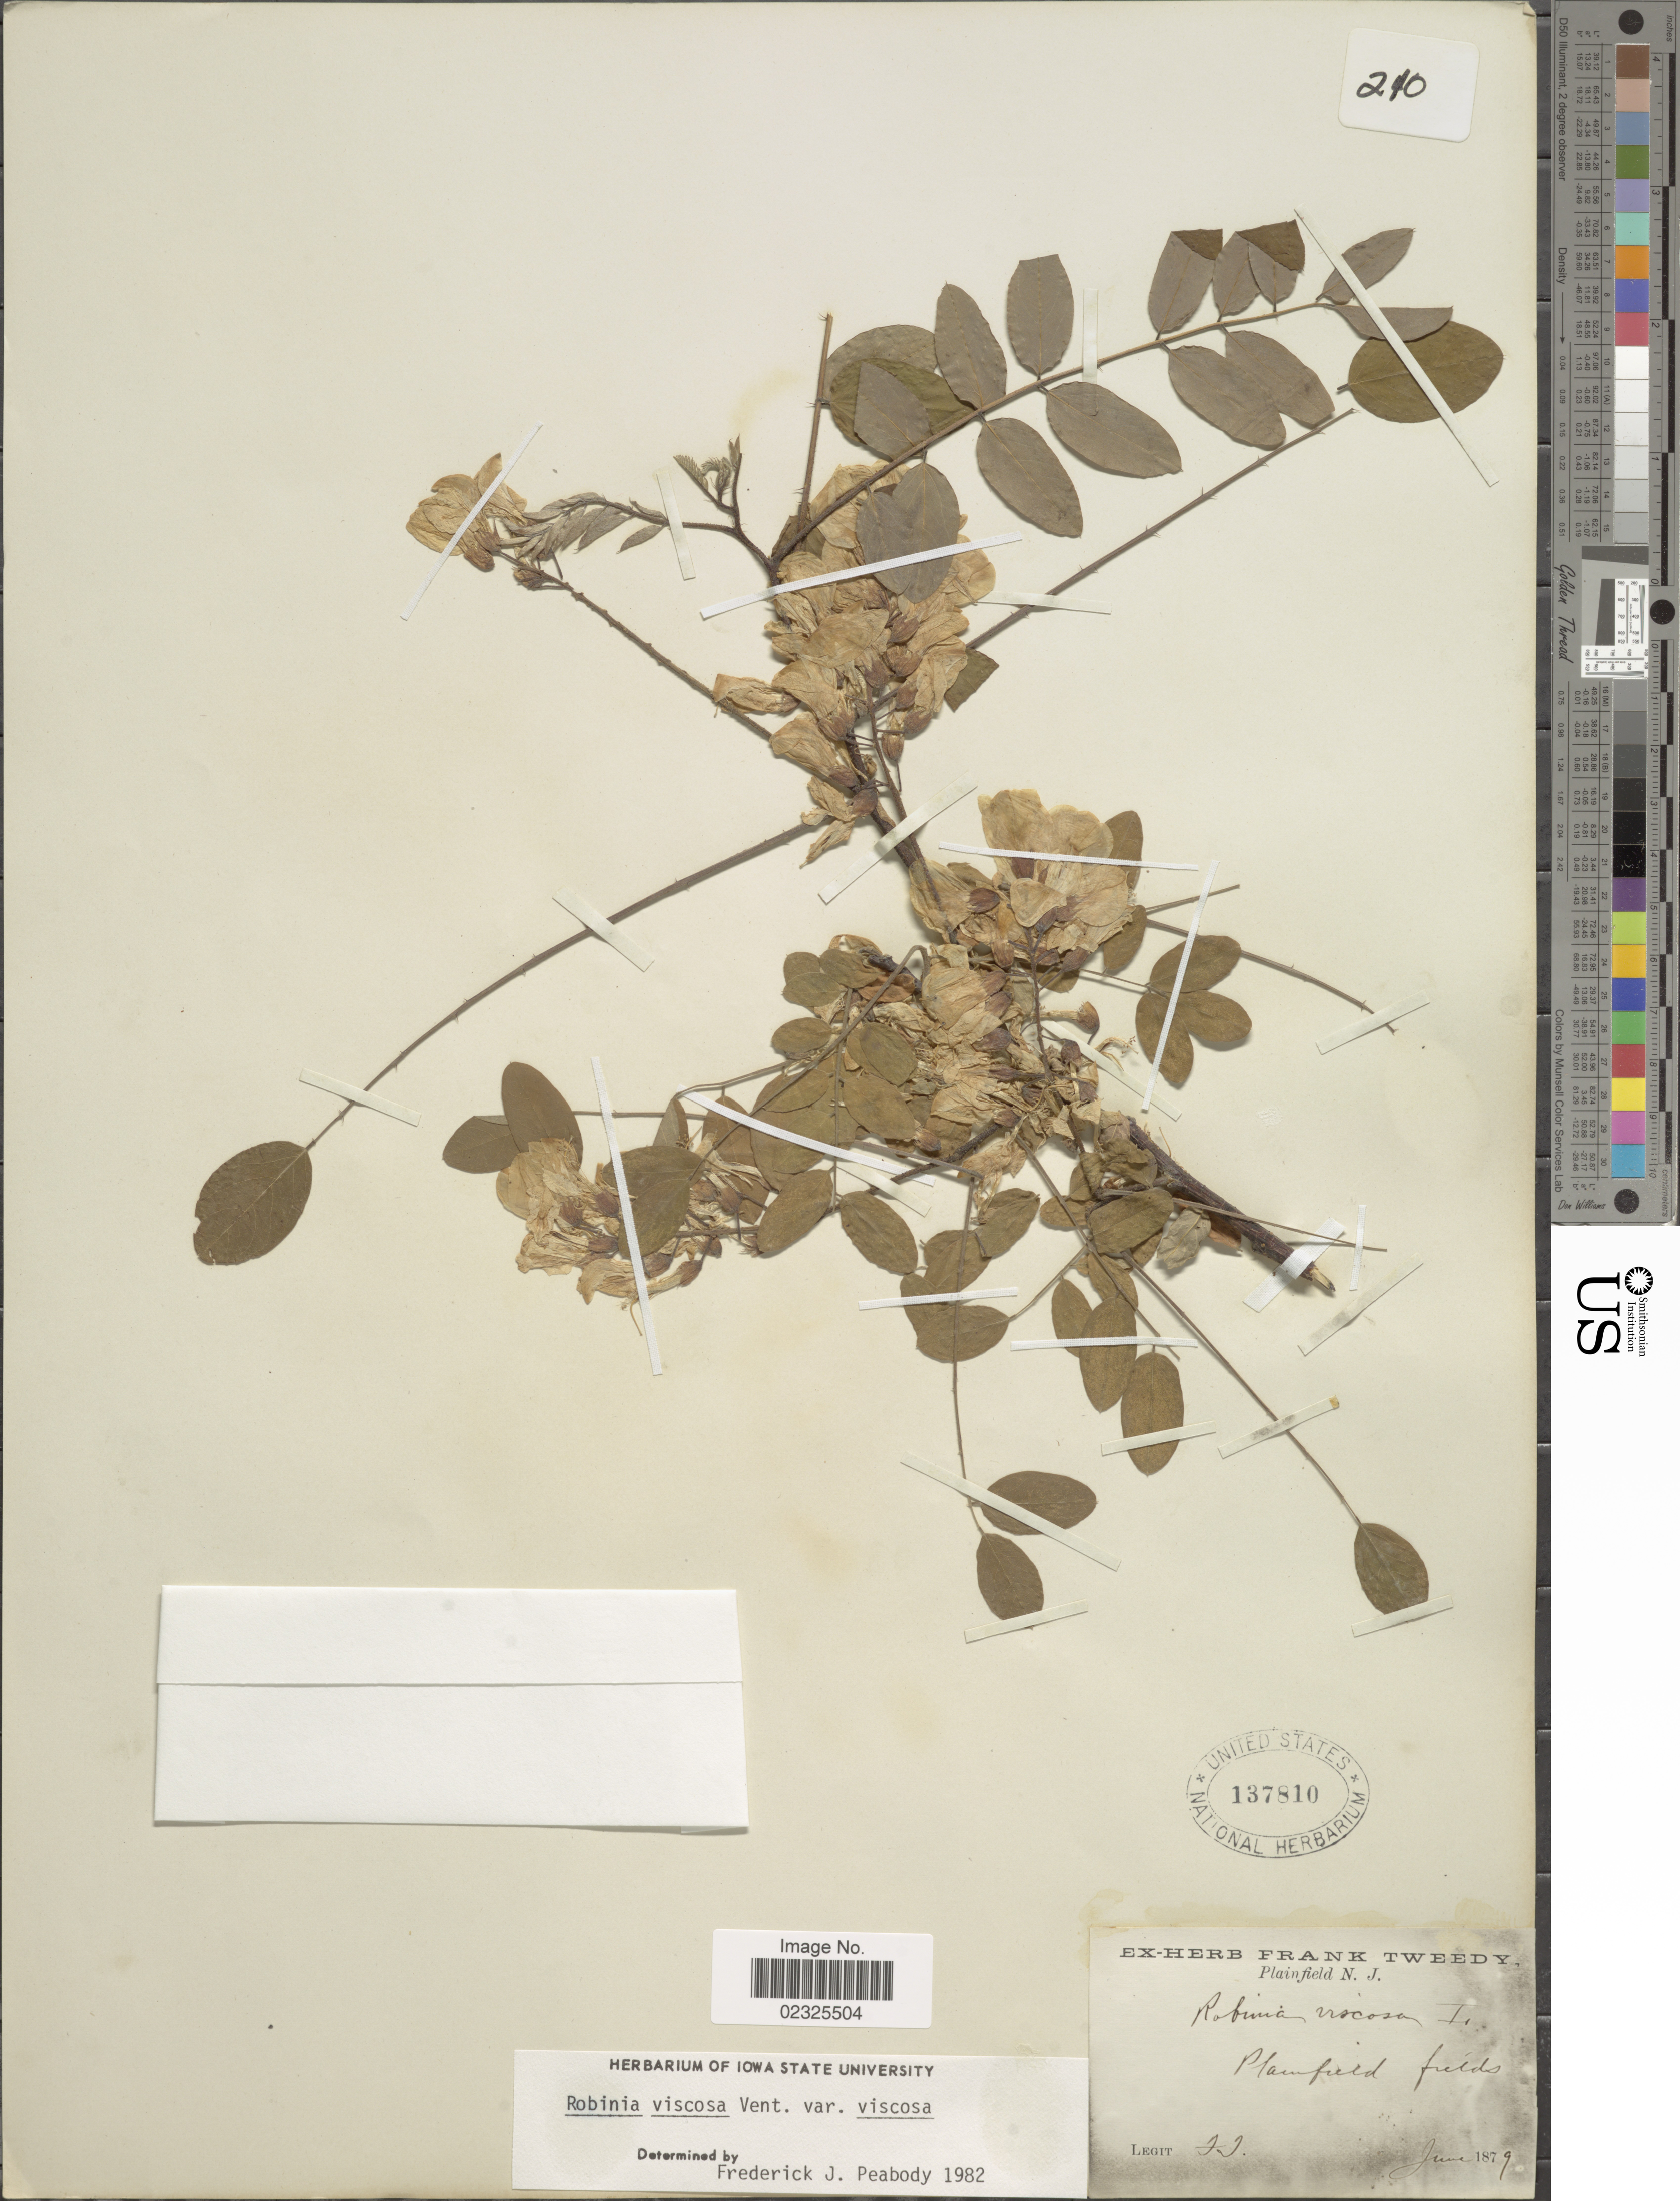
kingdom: Plantae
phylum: Tracheophyta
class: Magnoliopsida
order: Fabales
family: Fabaceae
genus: Robinia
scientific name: Robinia viscosa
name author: Vent.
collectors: F. Tweedy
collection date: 1879-06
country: United States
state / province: New Jersey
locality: Plainfield fields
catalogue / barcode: US 137810